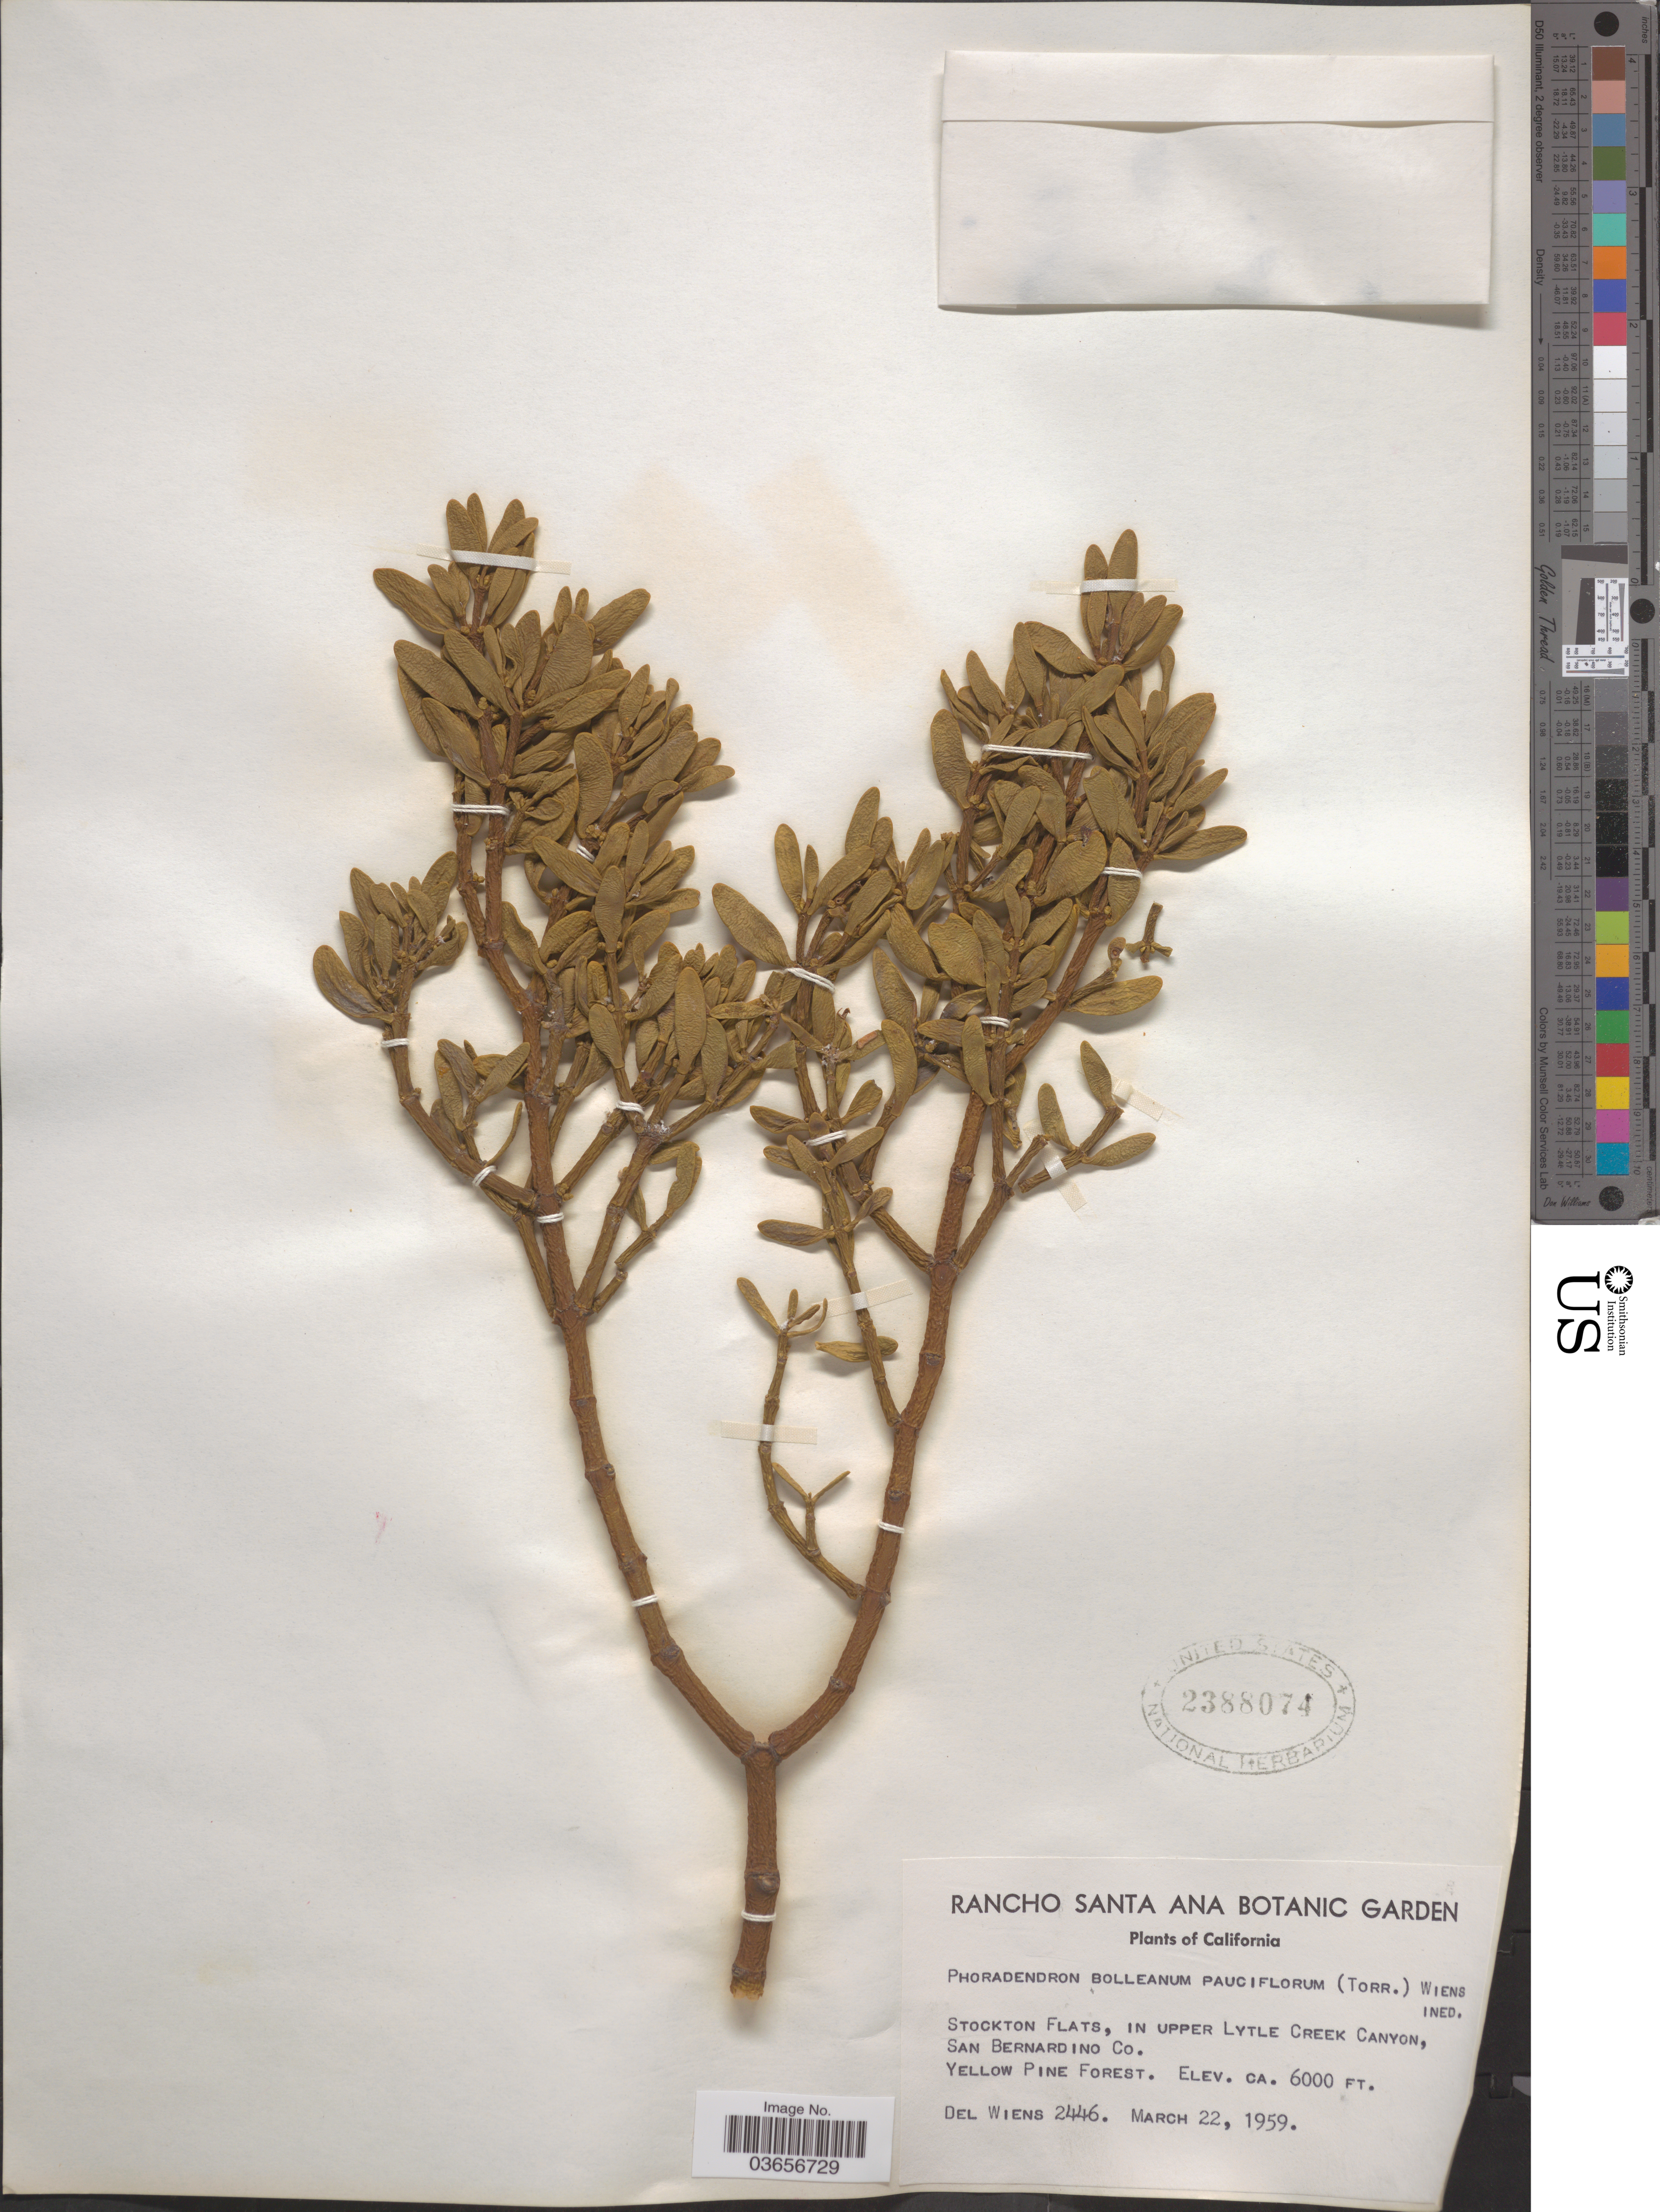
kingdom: Plantae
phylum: Tracheophyta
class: Magnoliopsida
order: Santalales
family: Viscaceae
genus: Phoradendron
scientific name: Phoradendron bolleanum var. pauciflorum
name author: (Torr.) Fosberg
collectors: D. Wiens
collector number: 2446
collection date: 1959-03-22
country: United States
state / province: California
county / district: San Bernardino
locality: Stockton Flats, in upper Lytle Creek Canyon, San Bernardino Co.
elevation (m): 1829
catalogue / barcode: US 2388074